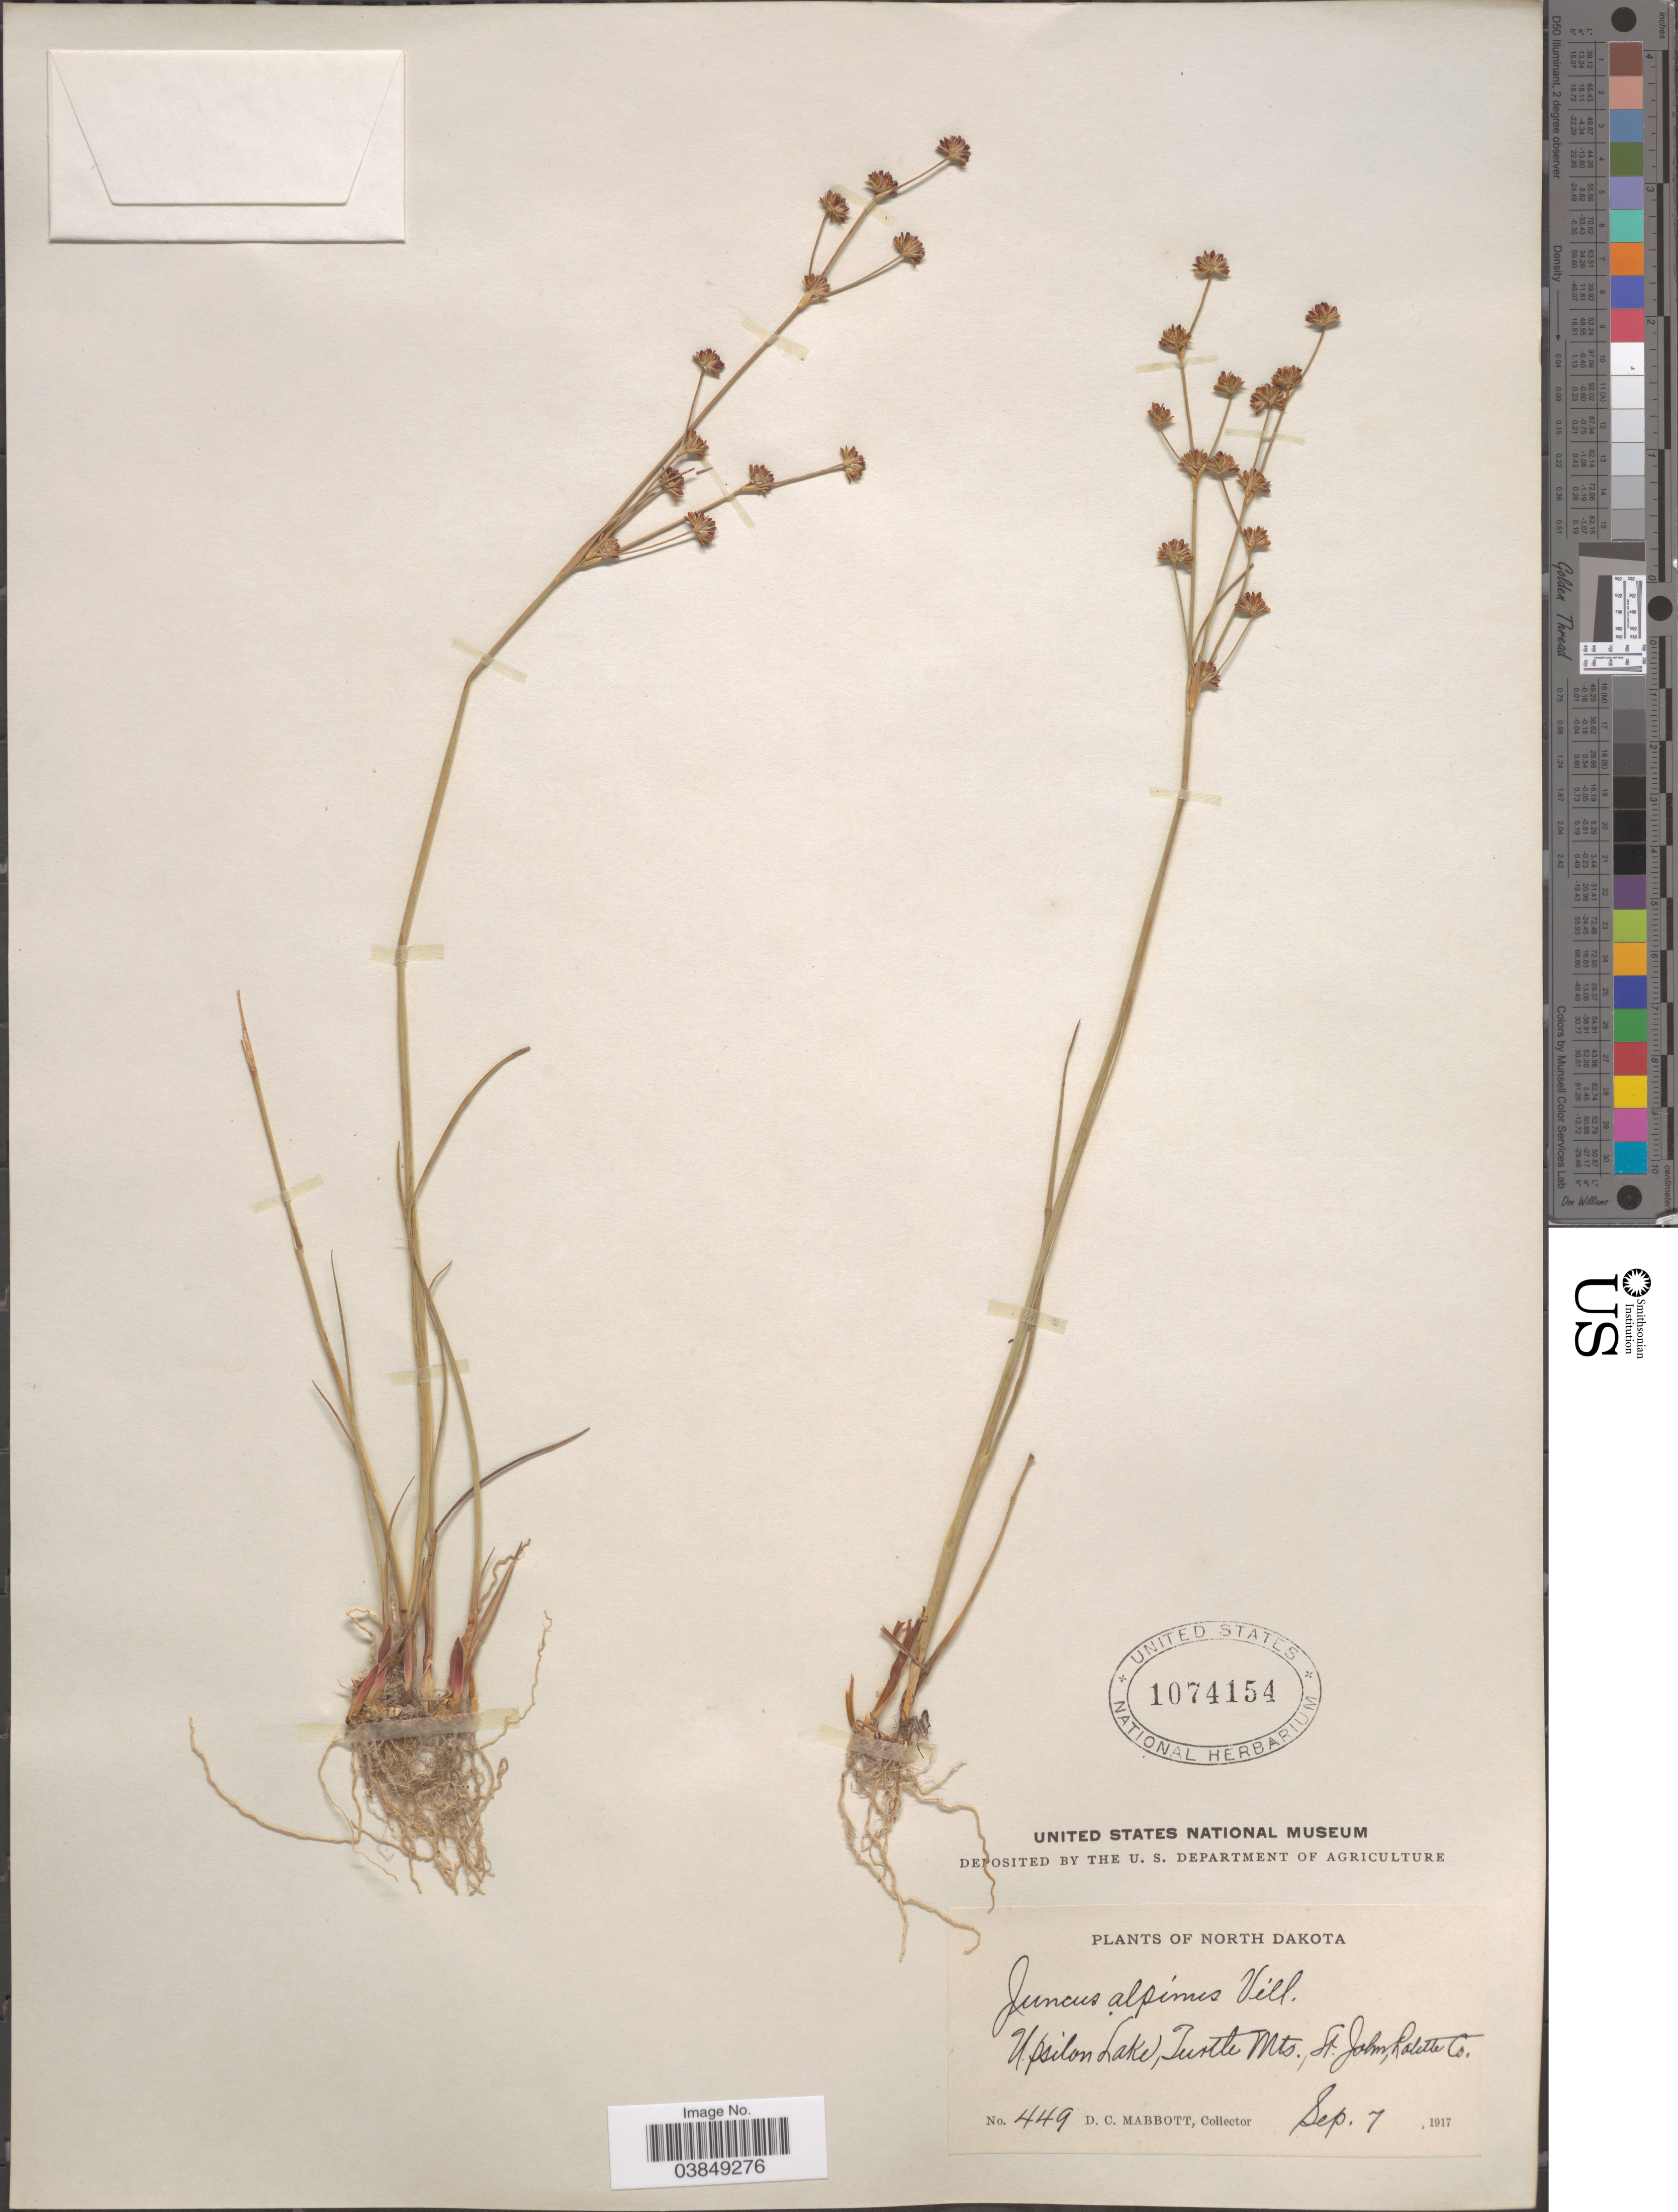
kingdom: Plantae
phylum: Tracheophyta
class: Liliopsida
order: Poales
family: Juncaceae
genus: Juncus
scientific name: Juncus rariflorus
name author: Hartm.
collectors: D. Mabbott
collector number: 449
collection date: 1917-09-07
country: United States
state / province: North Dakota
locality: Upsilon Lake, Turtle Mts., St. John, Rolette Co.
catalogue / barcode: US 1074154